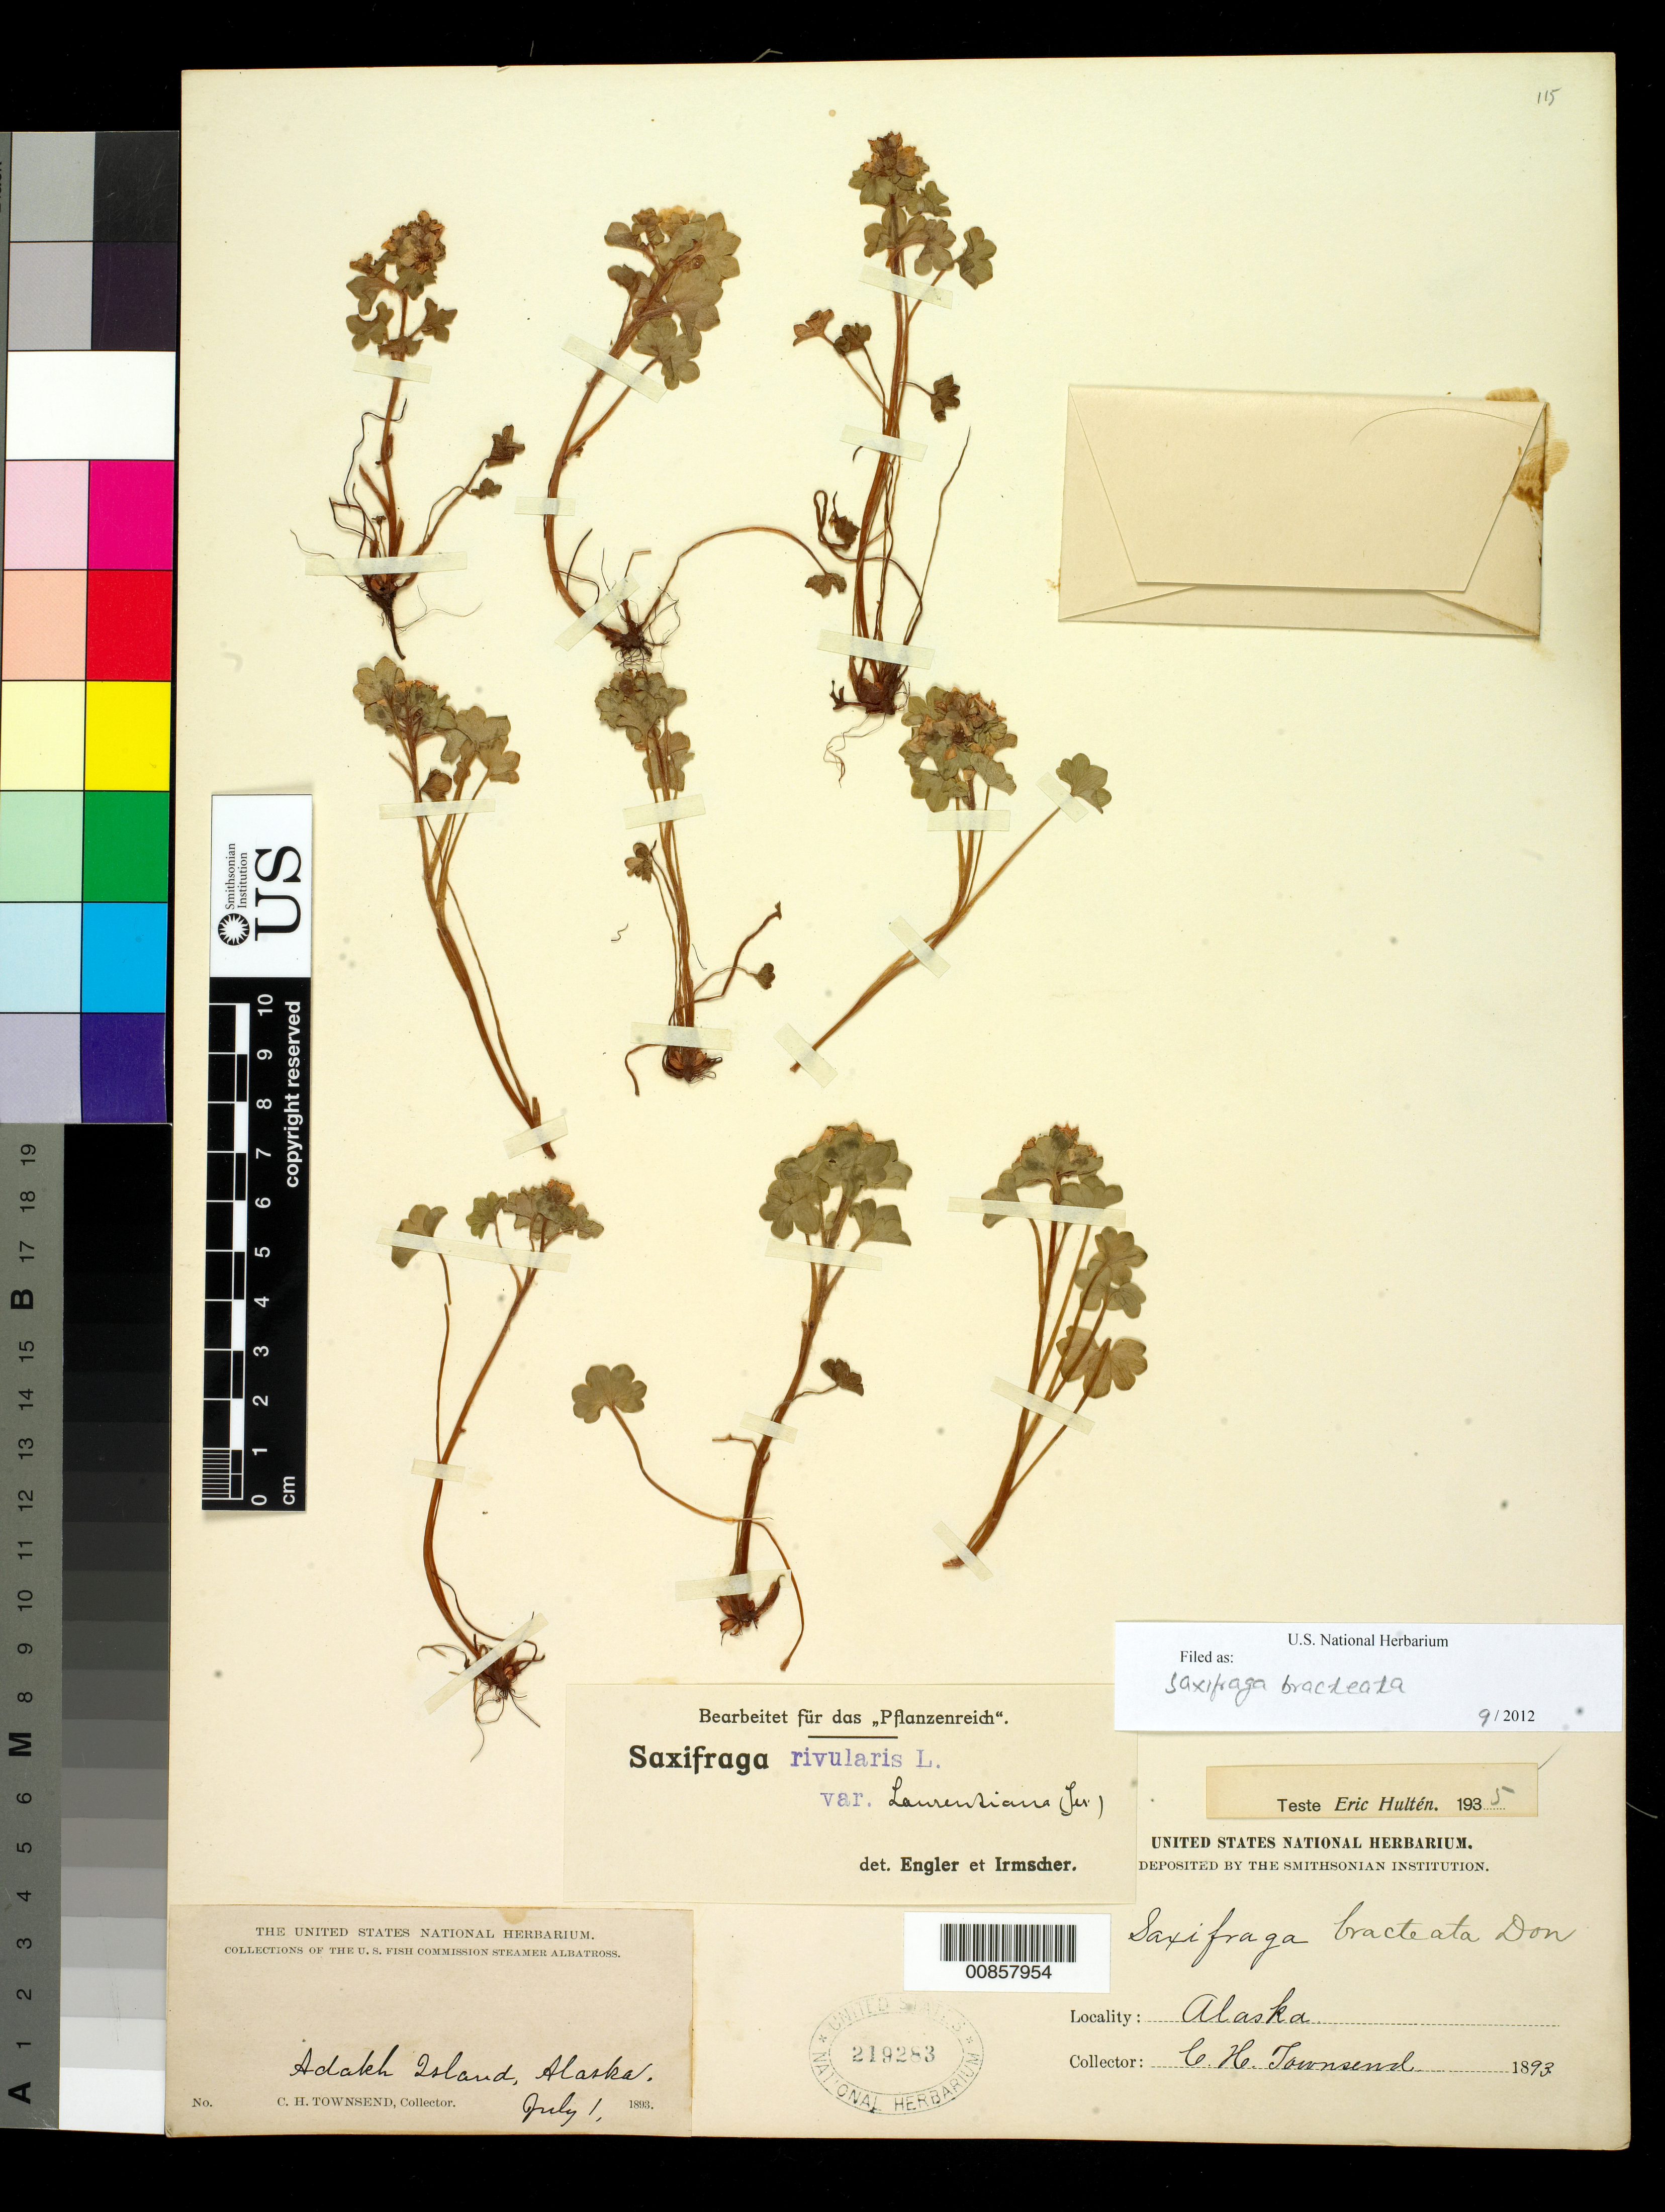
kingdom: Plantae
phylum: Tracheophyta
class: Magnoliopsida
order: Saxifragales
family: Saxifragaceae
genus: Saxifraga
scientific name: Saxifraga bracteata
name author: D. Don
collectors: C. H. Townsend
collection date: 1893-07-01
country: United States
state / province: Alaska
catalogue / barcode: US 219283